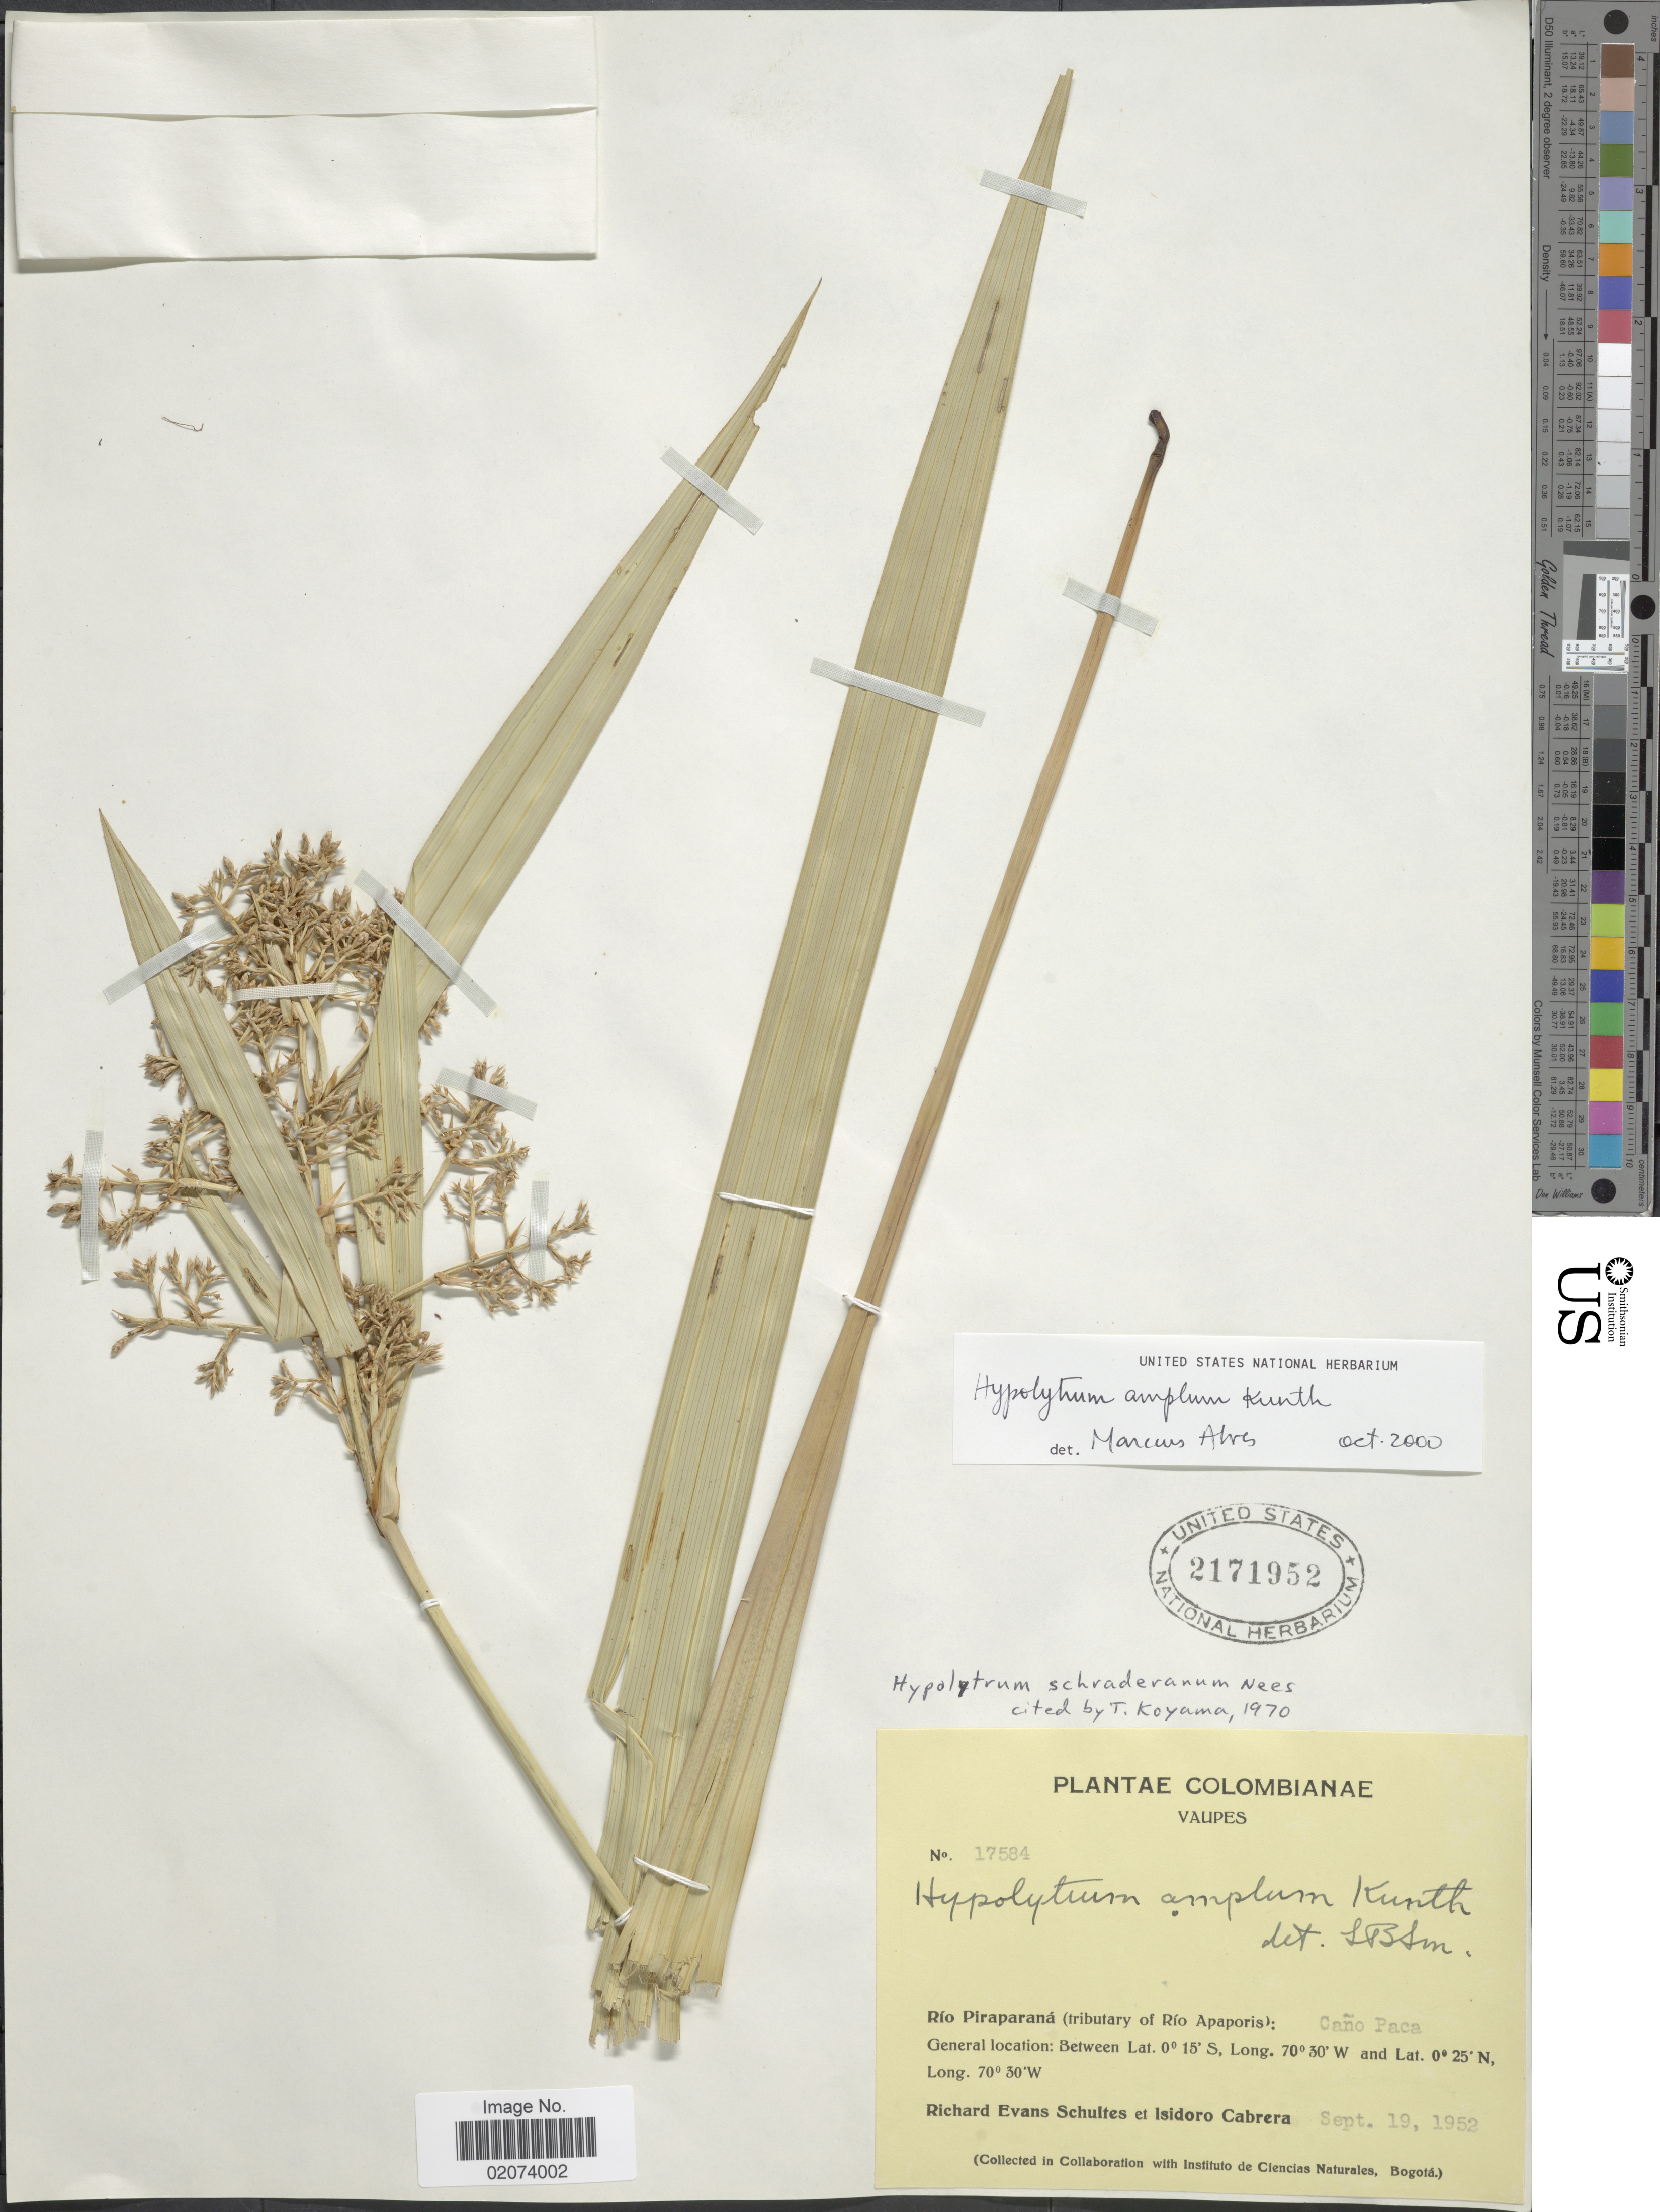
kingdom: Plantae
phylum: Tracheophyta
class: Liliopsida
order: Poales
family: Cyperaceae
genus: Hypolytrum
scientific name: Hypolytrum amplum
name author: Poepp. & Kunth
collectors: R. E. Schultes & I. Cabrera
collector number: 17584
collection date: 1952-09-19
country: Colombia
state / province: Vaupés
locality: Rio Piraparana (tributary of Rio Apaporis), Cano Paca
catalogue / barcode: US 2171952